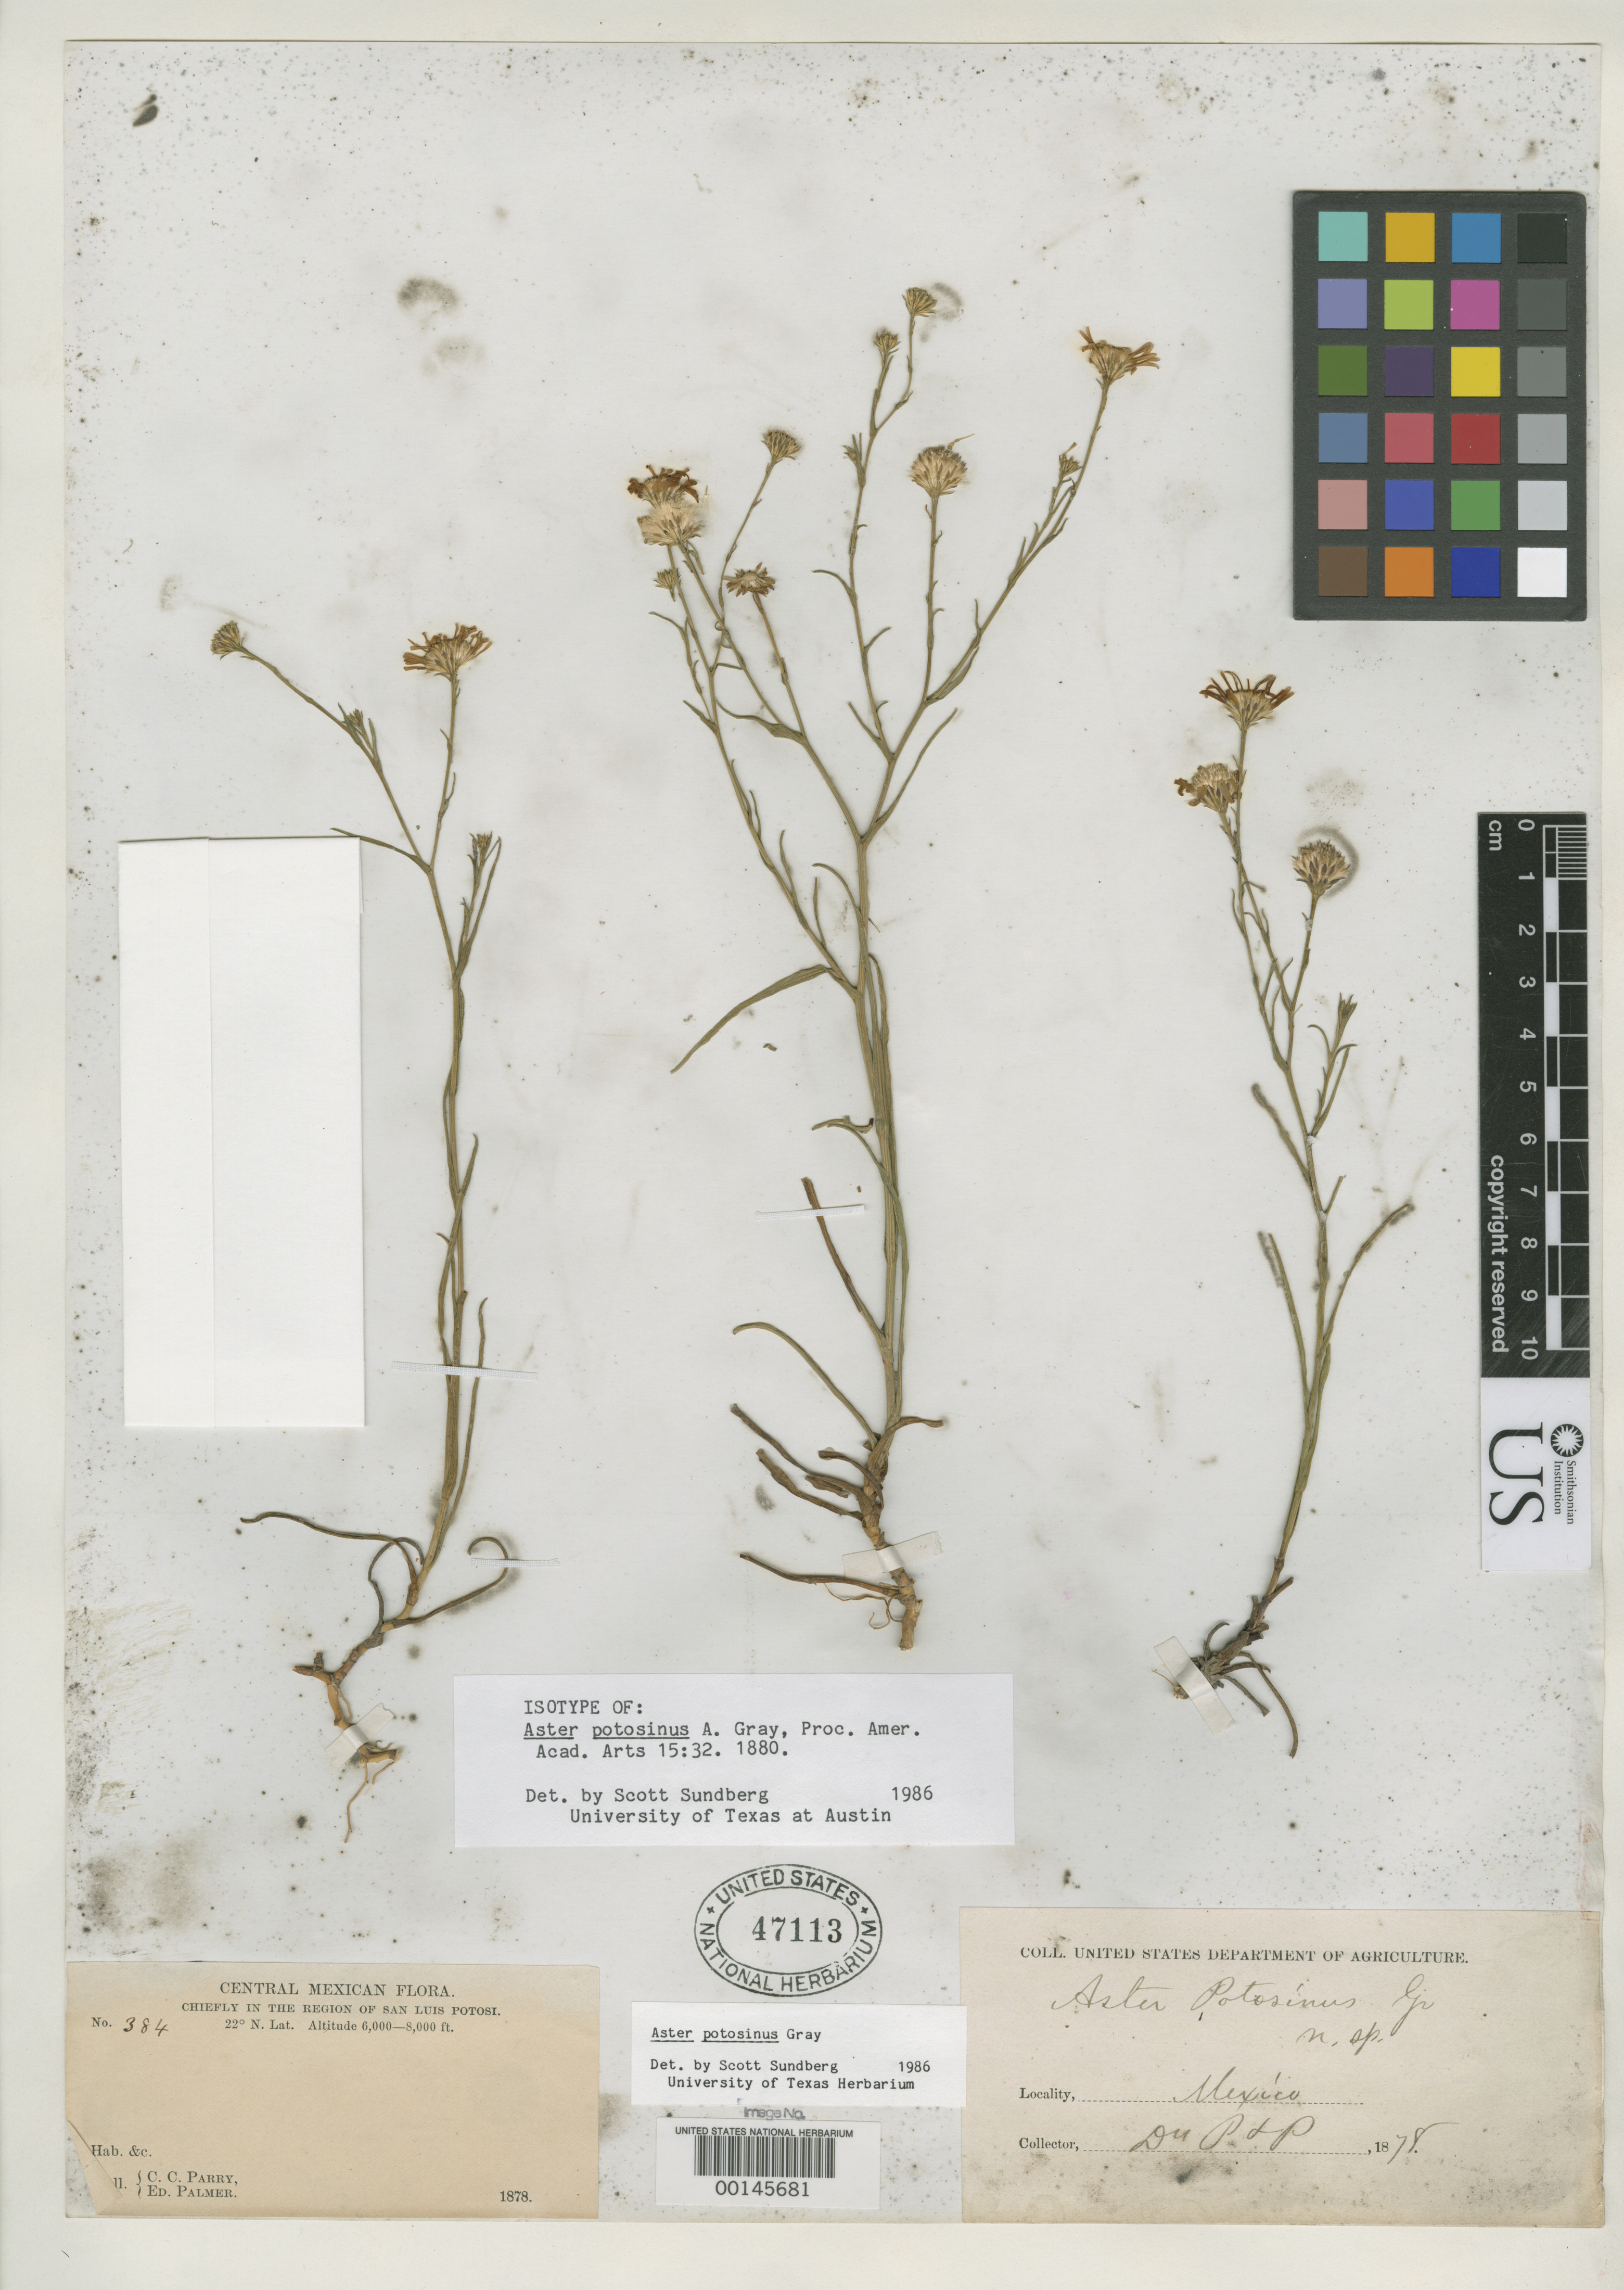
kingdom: Plantae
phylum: Tracheophyta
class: Magnoliopsida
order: Asterales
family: Asteraceae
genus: Aster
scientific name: Aster potosinus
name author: A. Gray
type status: Isotype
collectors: C. C. Parry & E. Palmer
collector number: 384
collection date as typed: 1878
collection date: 1878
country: Mexico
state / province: San Luis Potosi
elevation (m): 1829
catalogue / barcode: US 47113